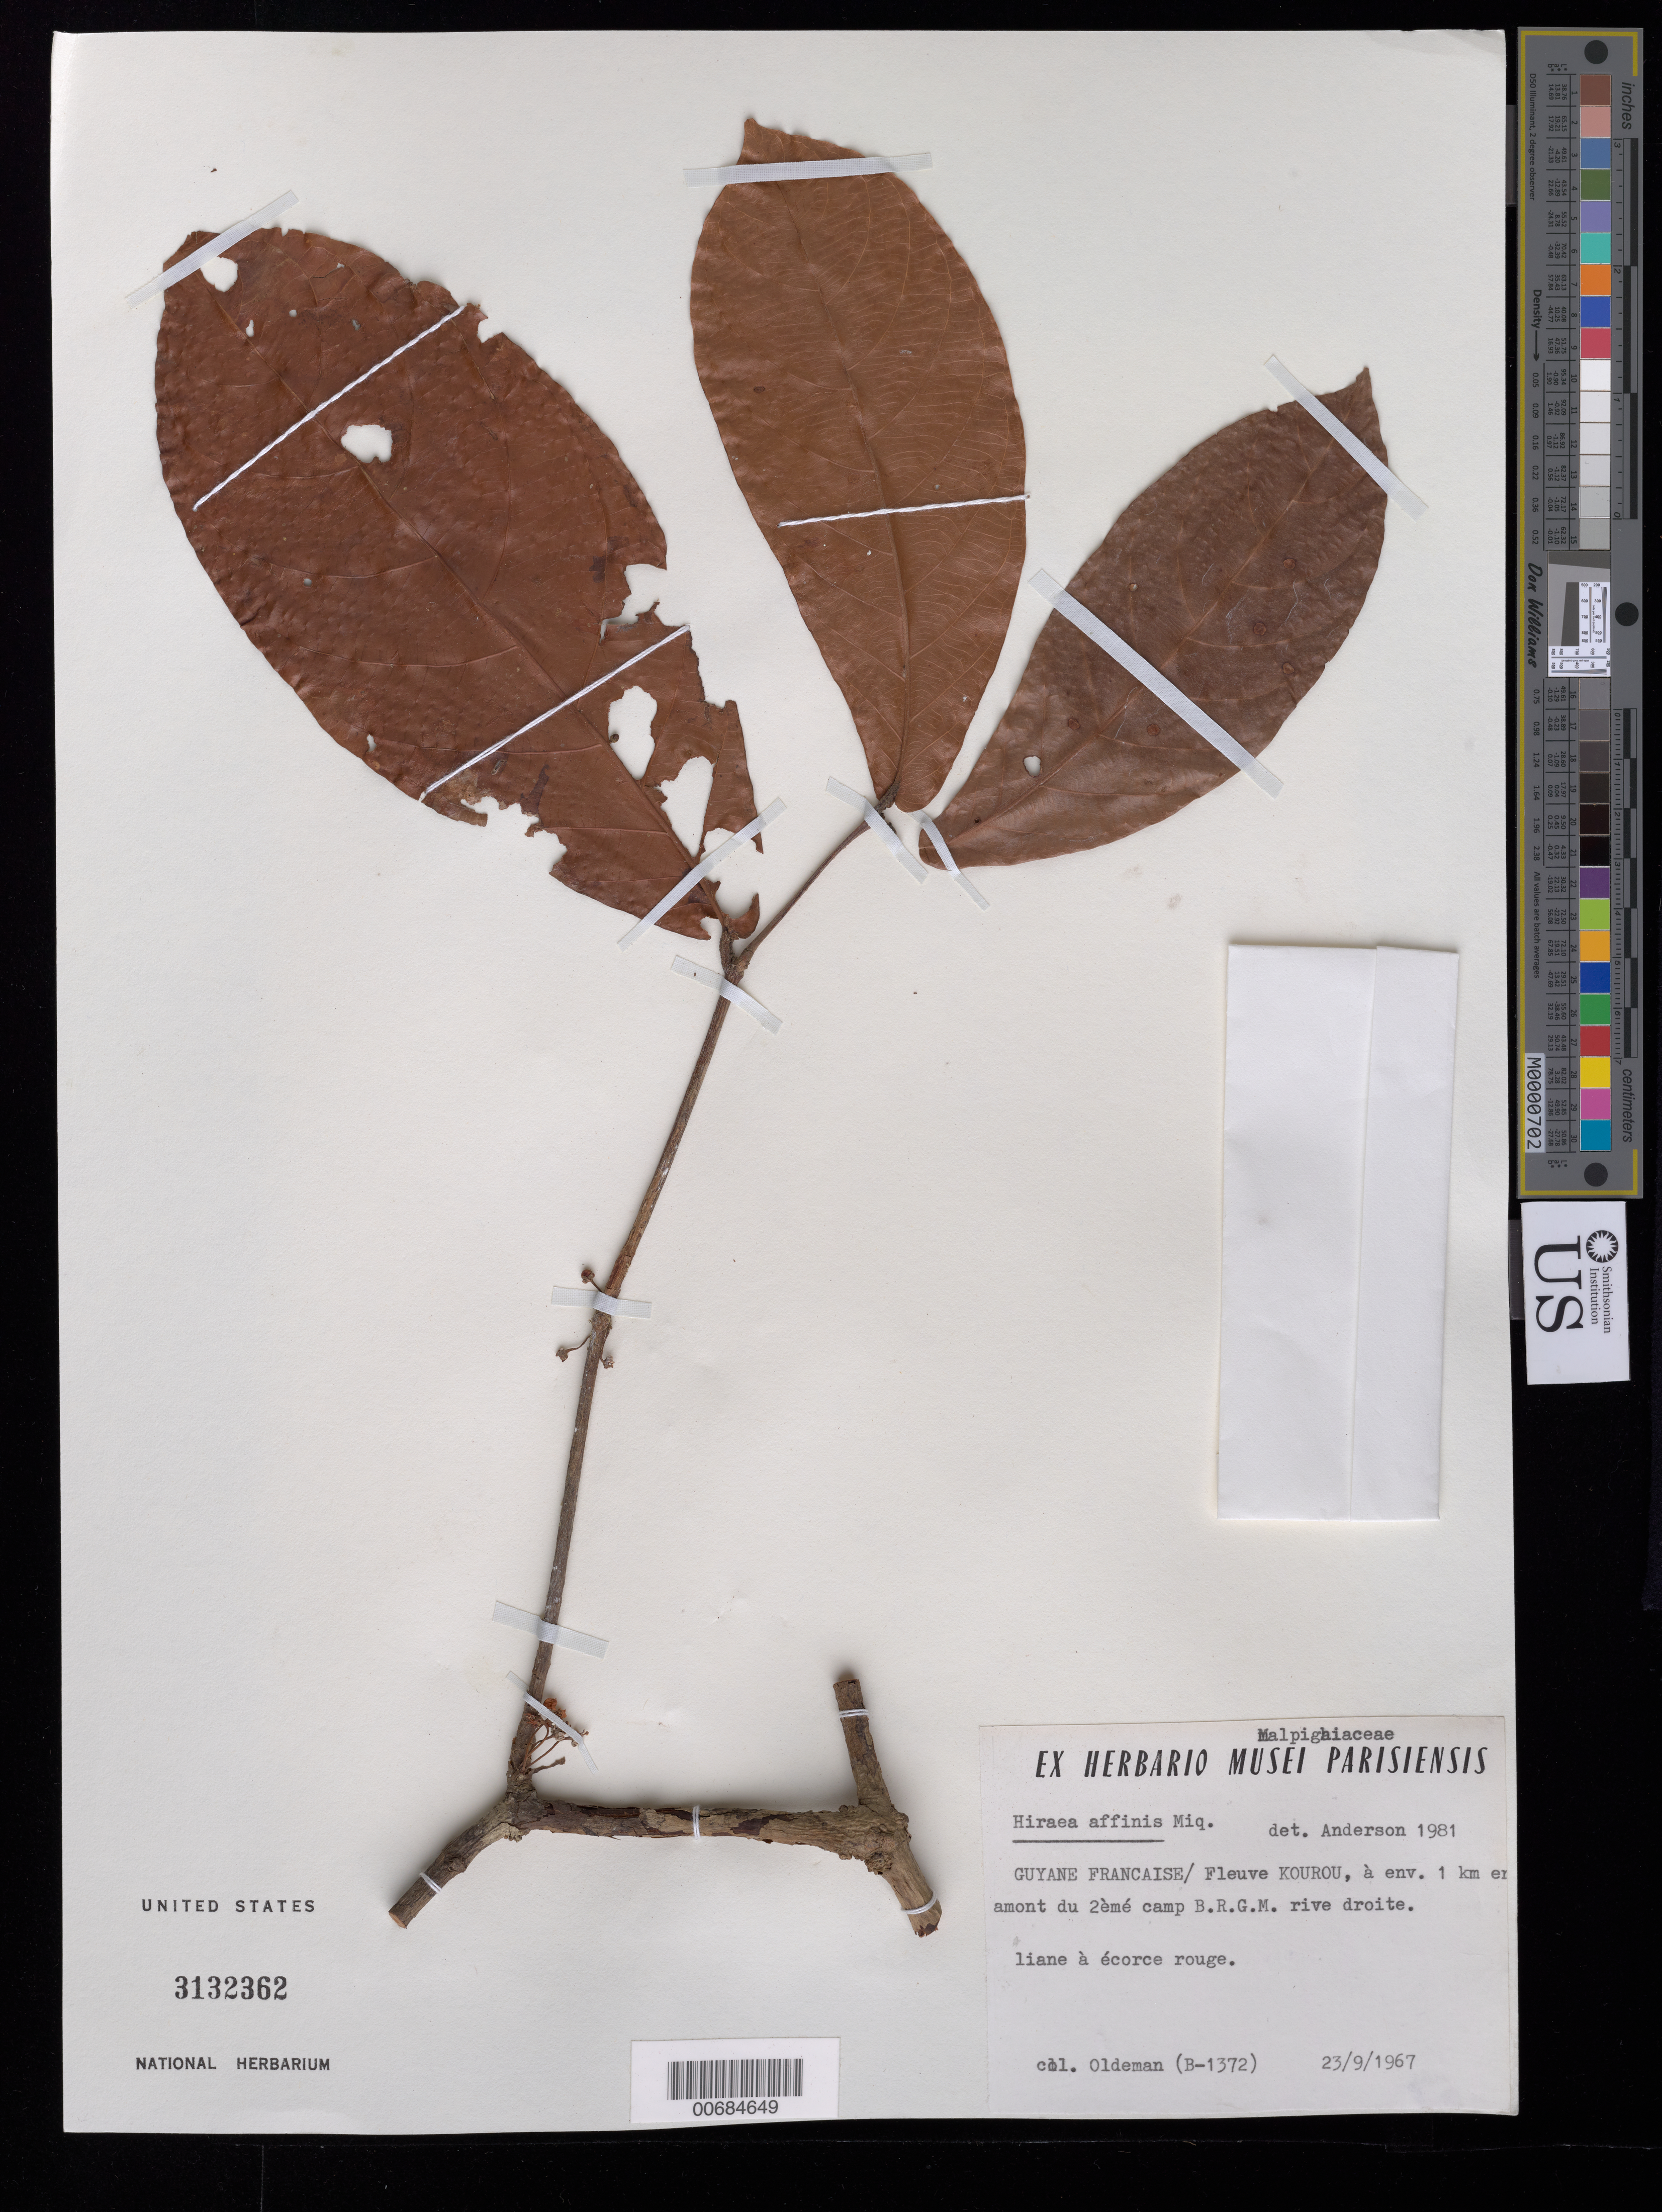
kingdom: Plantae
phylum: Tracheophyta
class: Magnoliopsida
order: Malpighiales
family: Malpighiaceae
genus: Hiraea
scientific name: Hiraea affinis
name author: Miq.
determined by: Anderson, W. R., (MICH), University of Michigan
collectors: R. Oldeman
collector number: B 1372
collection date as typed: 23-Sep-67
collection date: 1967-09-23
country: French Guiana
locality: Fleuve Kourou, 1 km from 2nd camp B.R.G.M.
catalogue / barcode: US 3132362